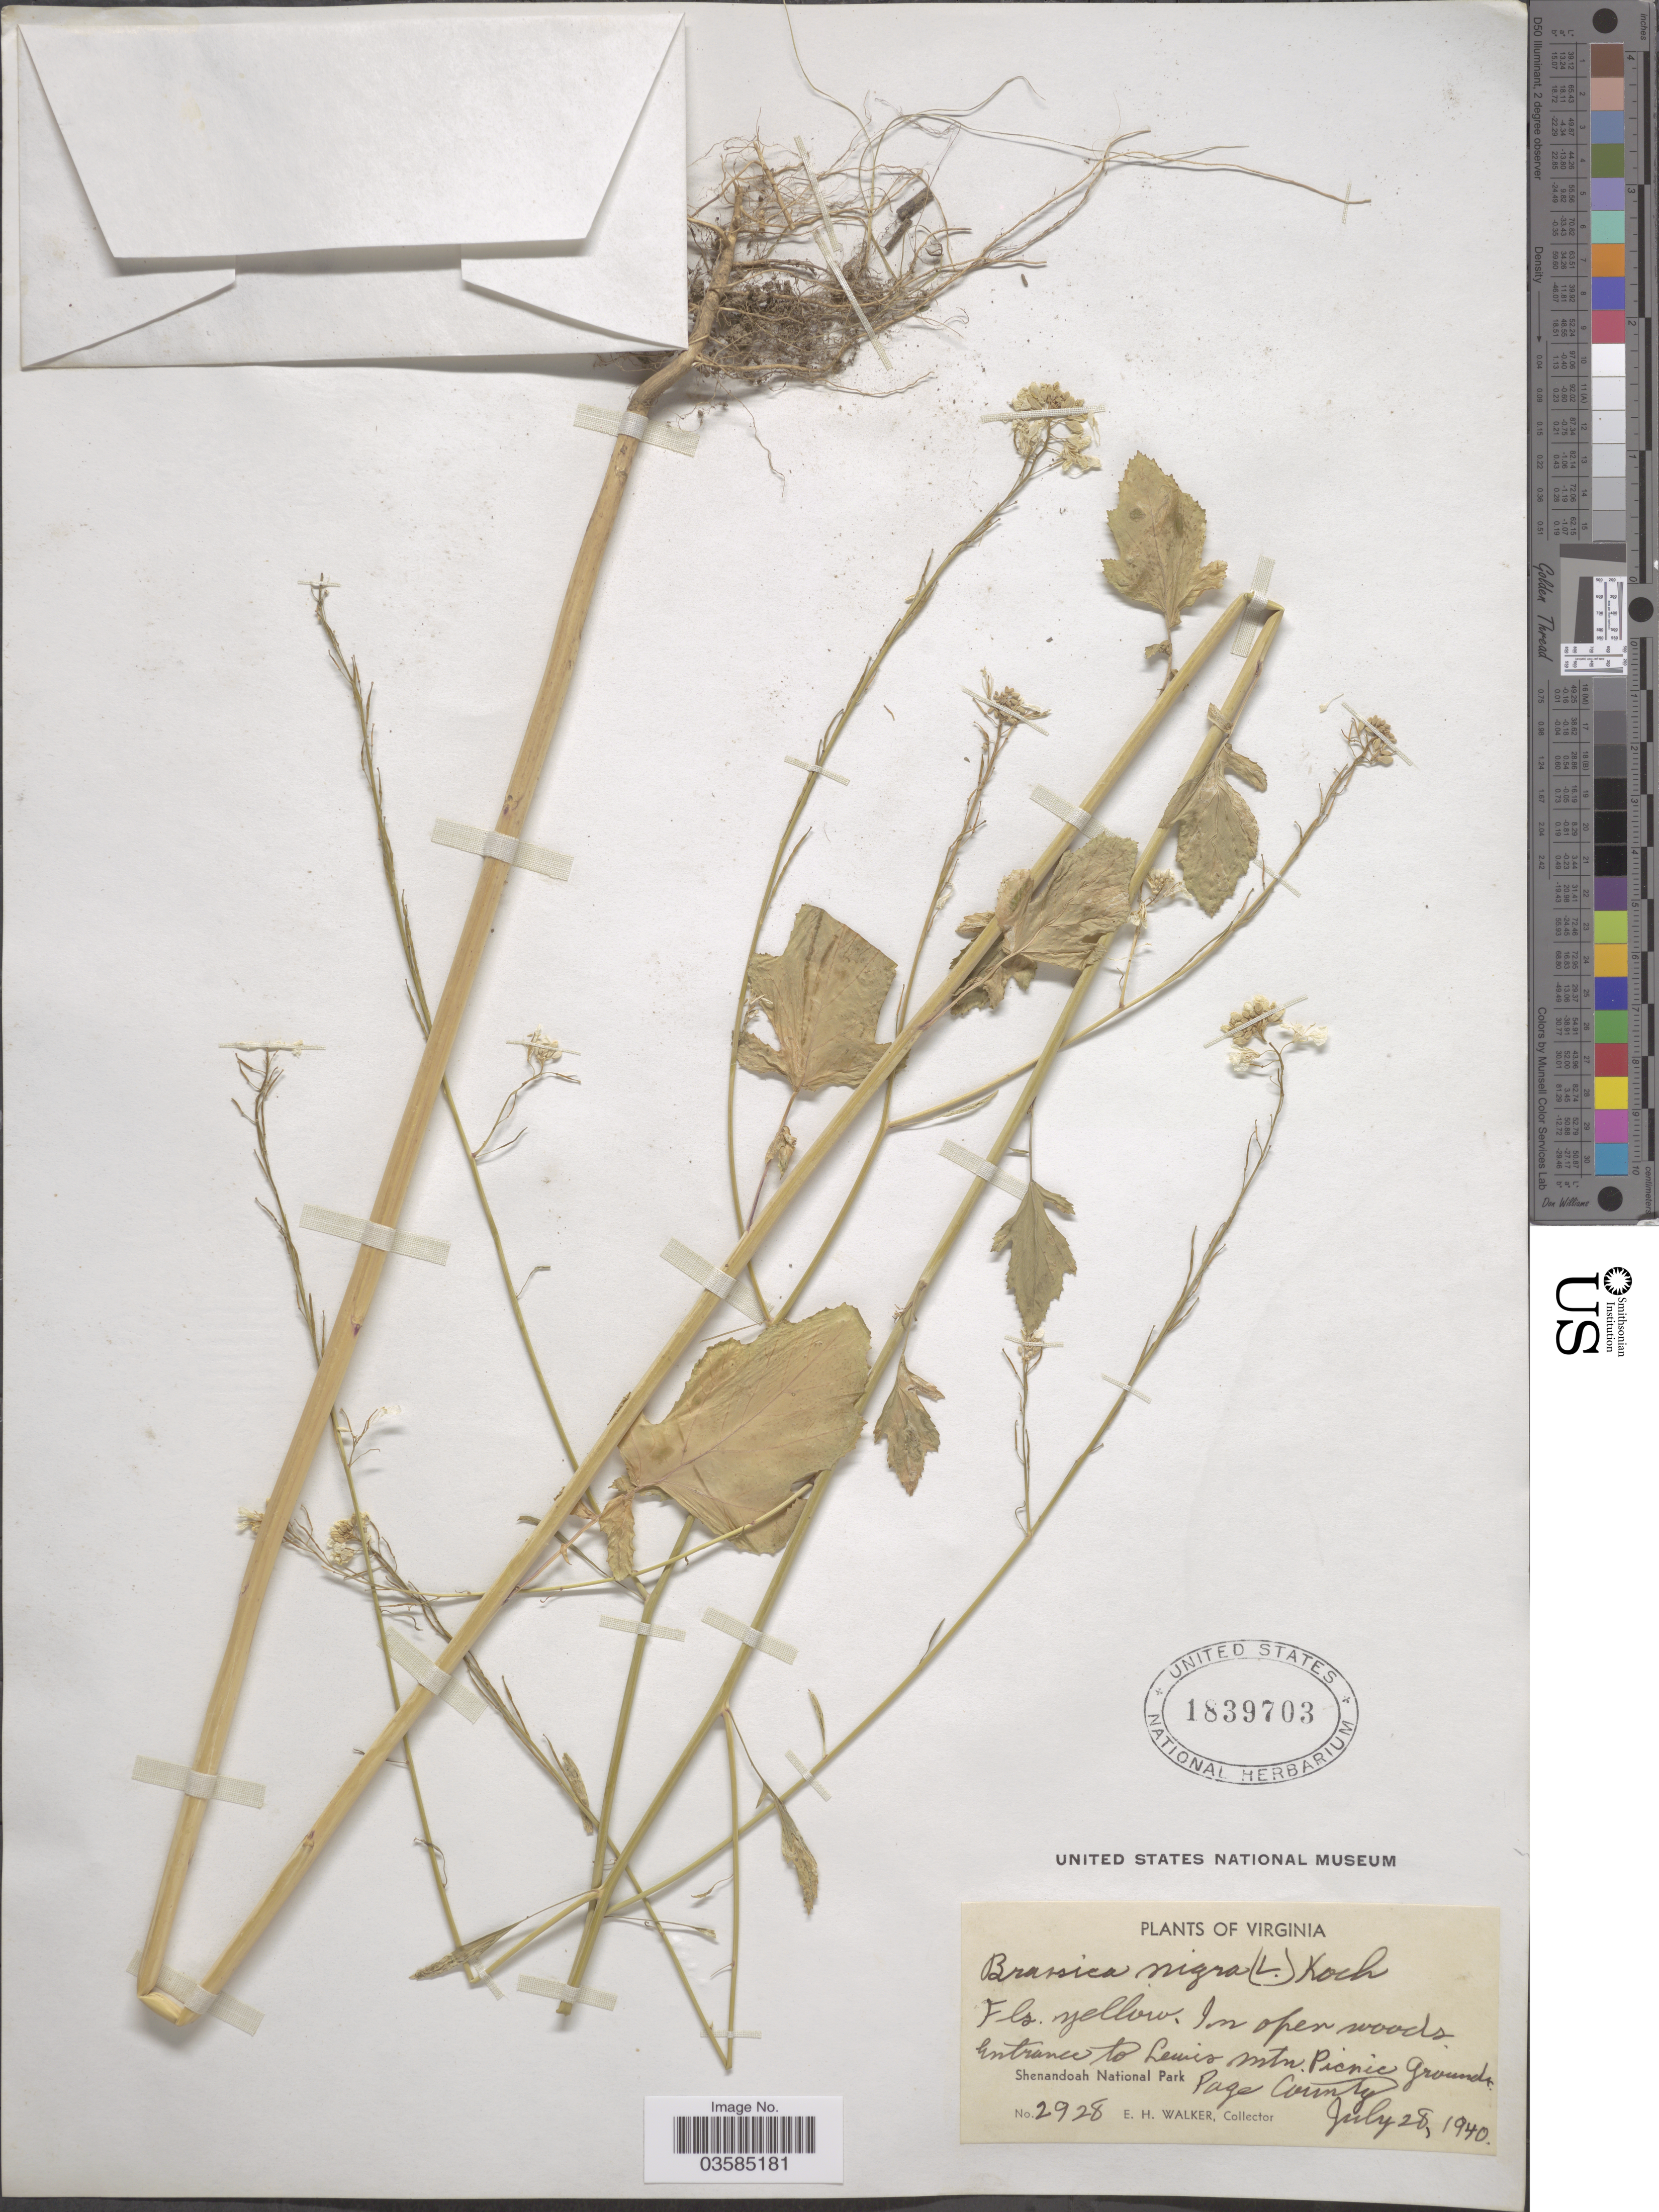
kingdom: Plantae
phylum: Tracheophyta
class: Magnoliopsida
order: Brassicales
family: Brassicaceae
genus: Brassica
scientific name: Brassica nigra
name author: (L.) W.D.J. Koch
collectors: E. H. Walker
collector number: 2928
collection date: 1940-07-28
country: United States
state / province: Virginia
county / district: Page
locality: Entrance to Lewis Mtn. Picnic Grounds. Shenandoah National Park. Page County.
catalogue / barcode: US 1839703